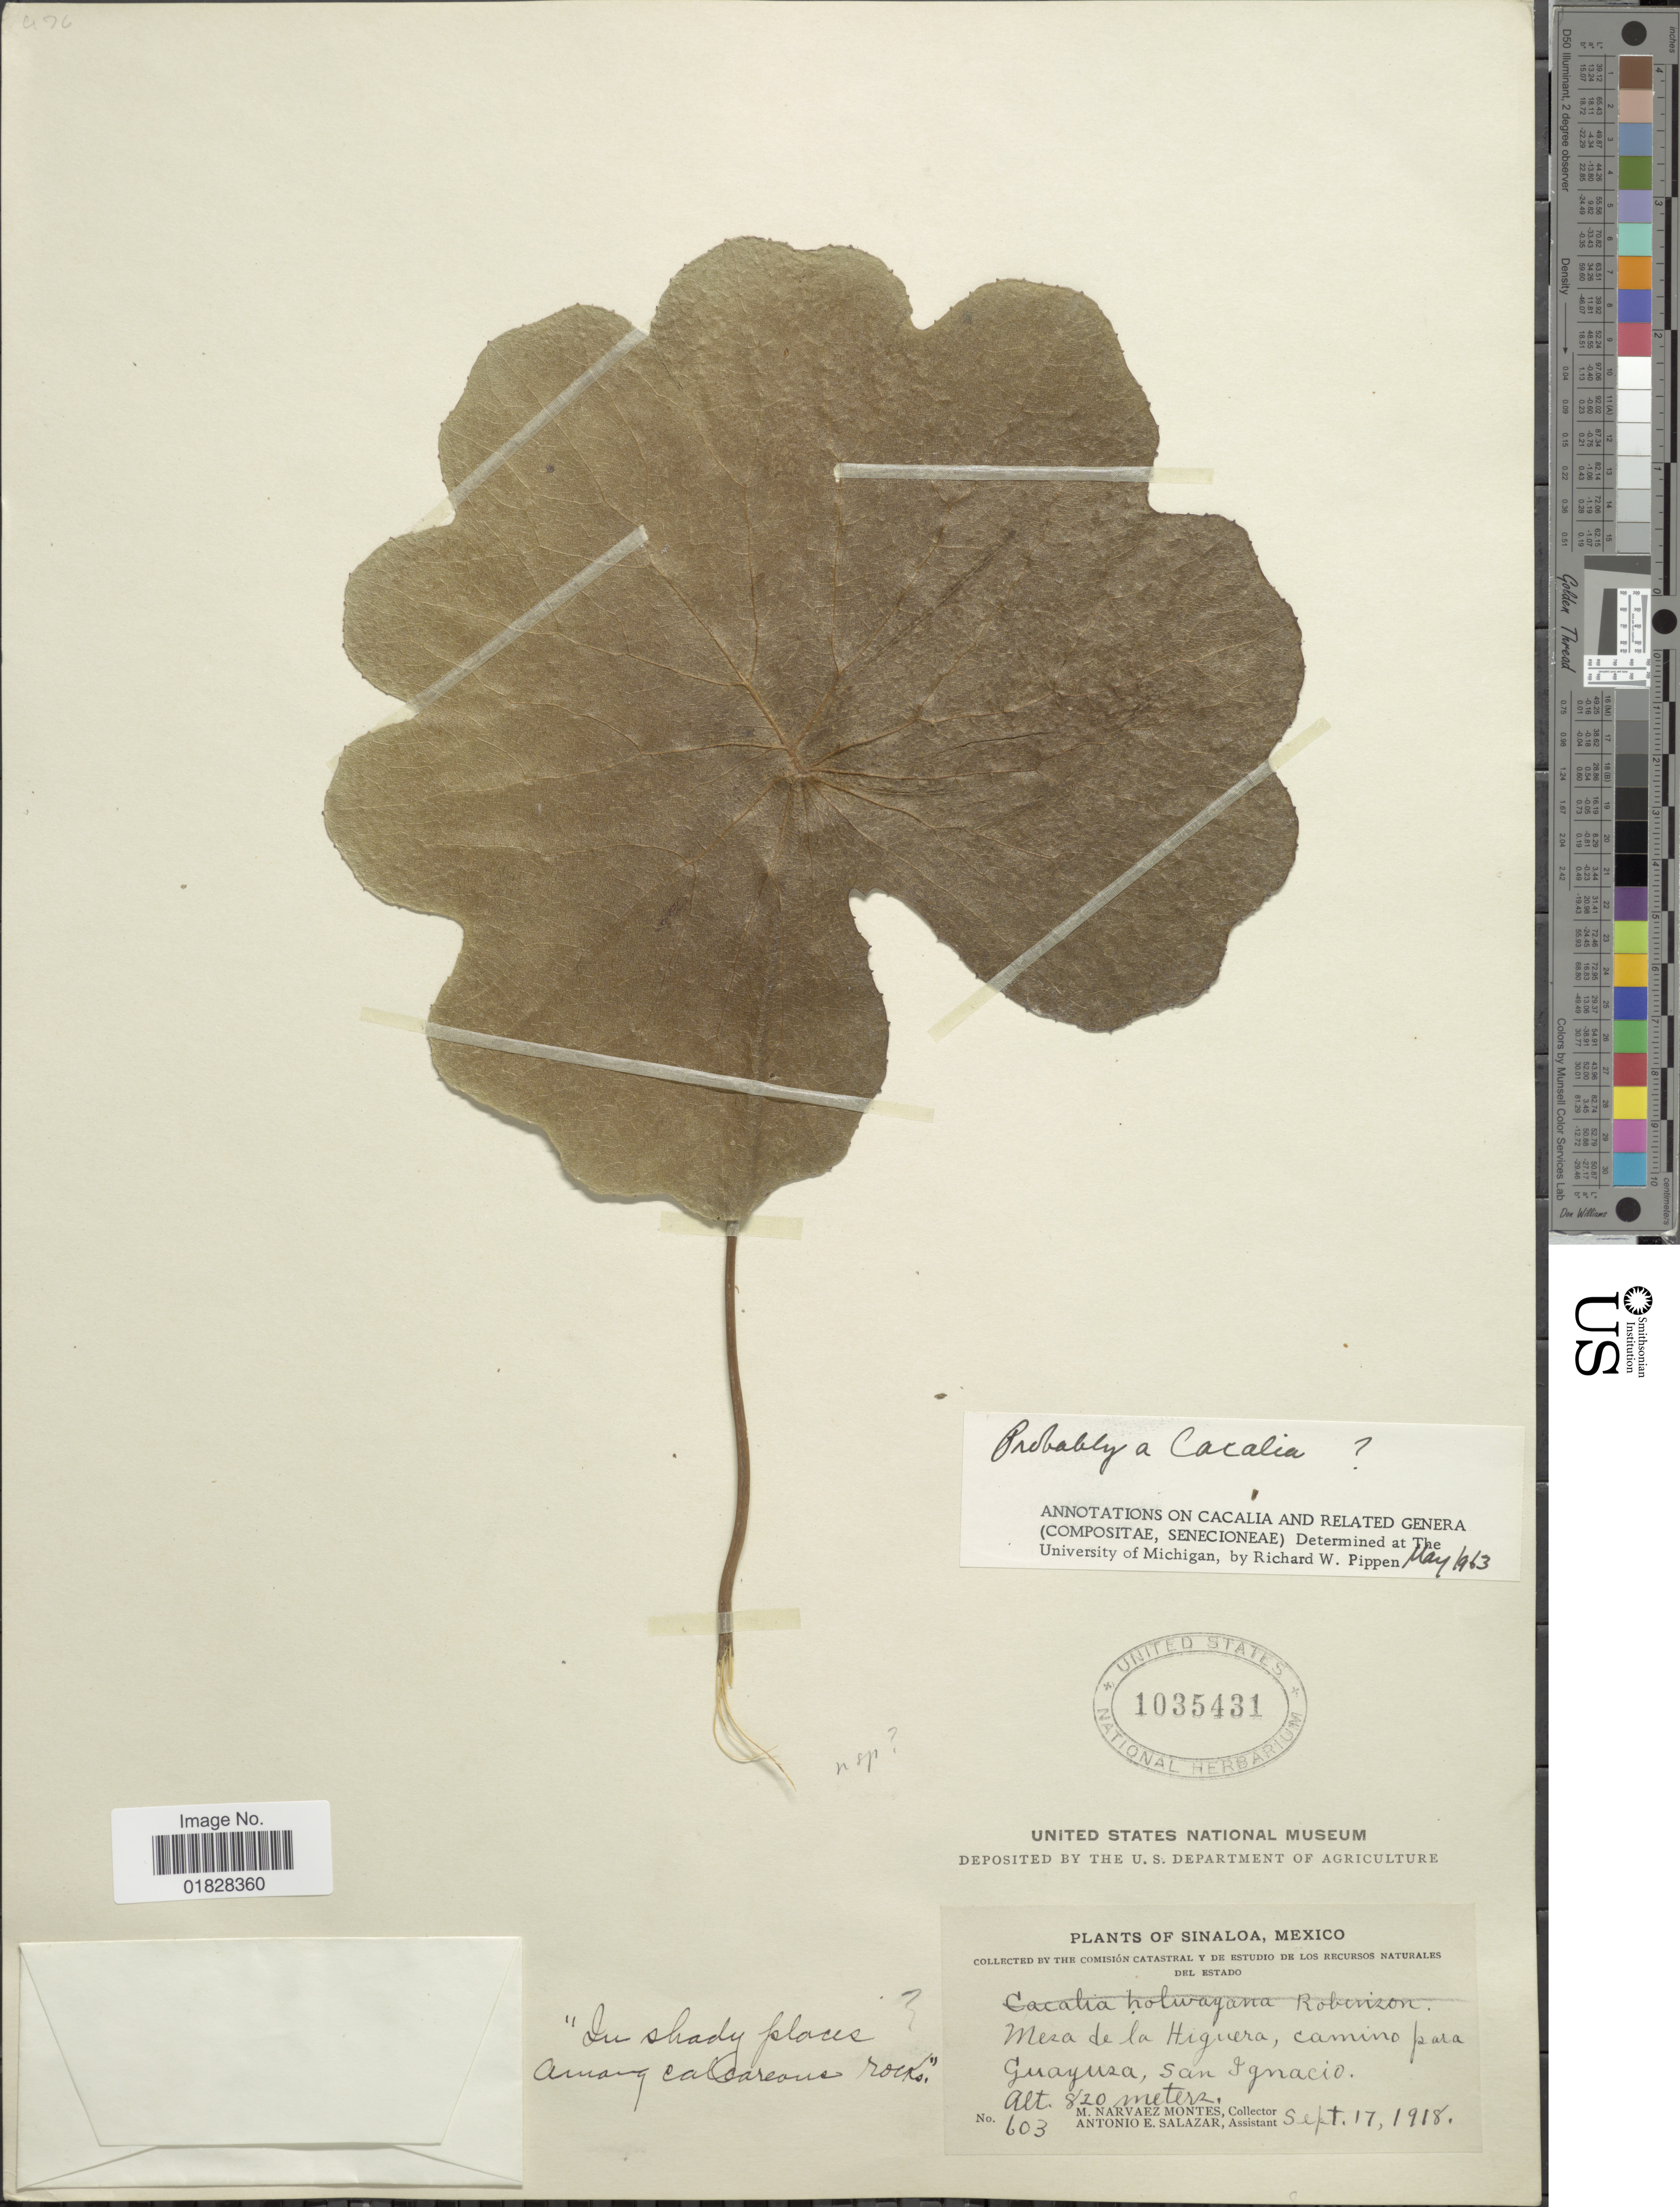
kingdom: Plantae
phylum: Tracheophyta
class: Magnoliopsida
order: Asterales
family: Asteraceae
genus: Psacalium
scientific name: Psacalium poculiferum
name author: (S. Watson) Rydb.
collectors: M. Narvaez-Montes & A. E. Salazar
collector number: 603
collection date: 1918-09-17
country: Mexico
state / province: Sinaloa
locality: Mesa de la Higuera, camino para Guayusa, San Ignacio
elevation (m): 820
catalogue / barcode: US 1035431